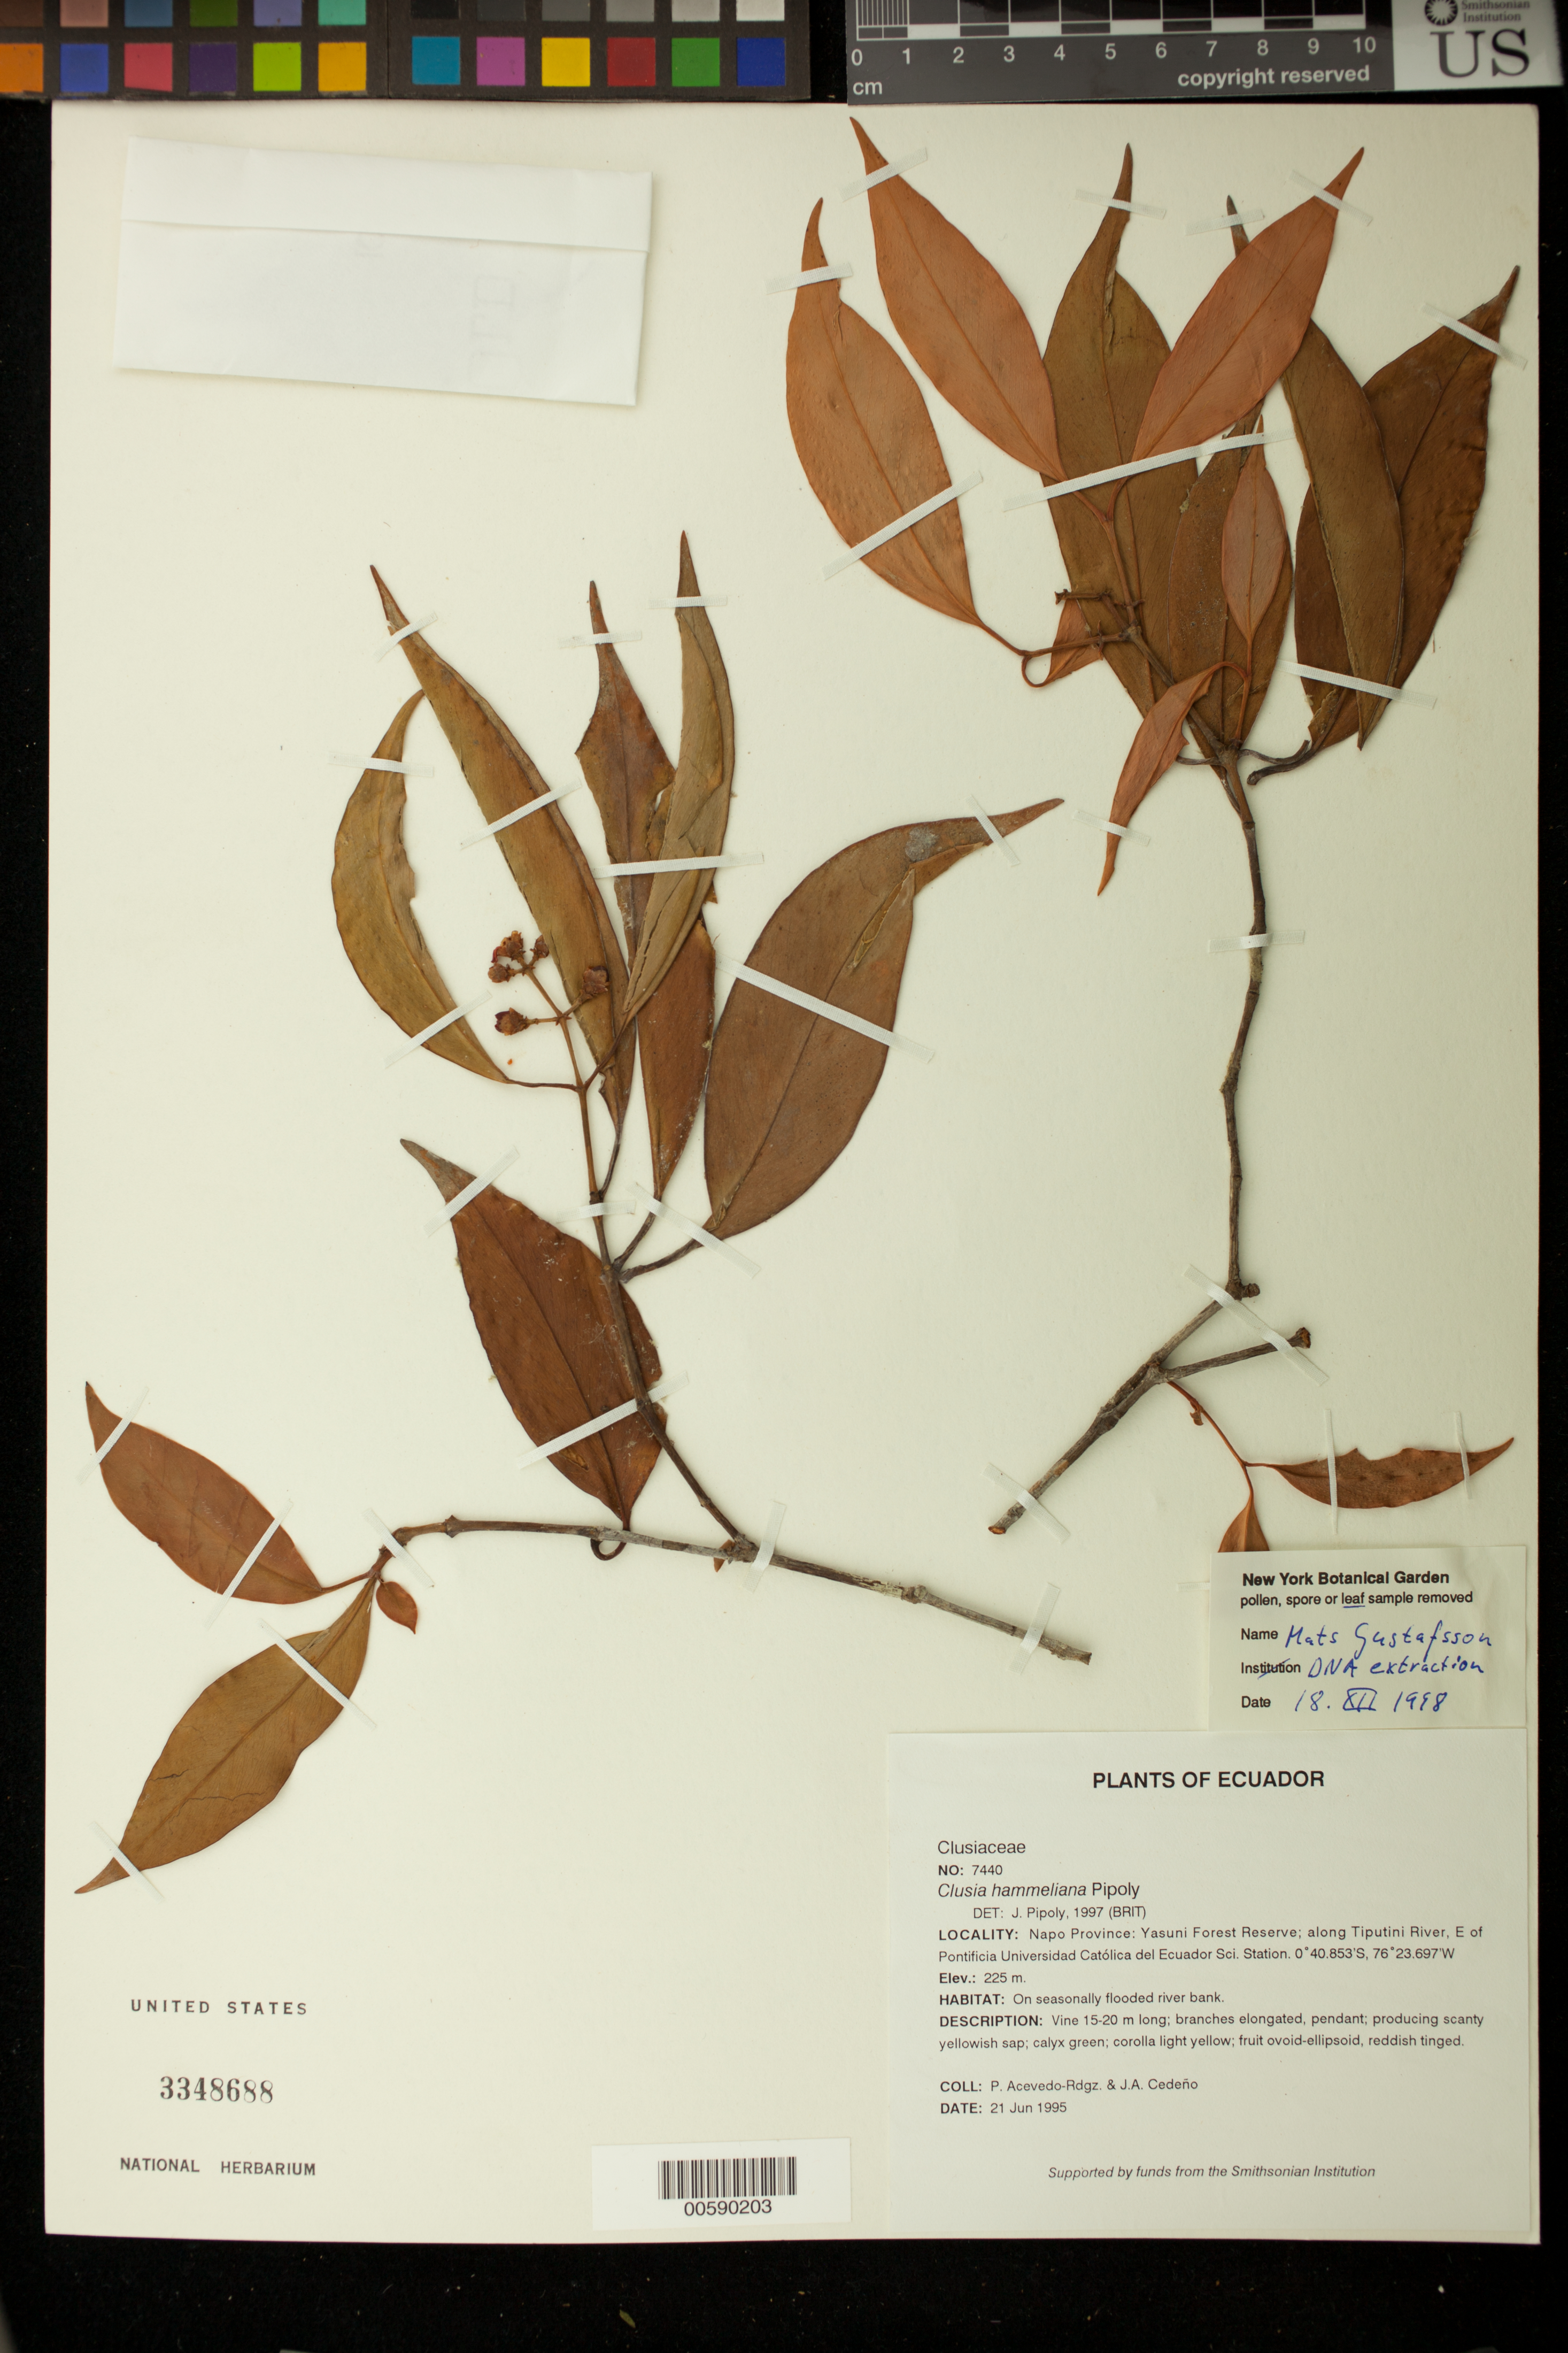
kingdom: Plantae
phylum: Tracheophyta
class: Magnoliopsida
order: Malpighiales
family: Clusiaceae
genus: Clusia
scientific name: Clusia hammeliana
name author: Pipoly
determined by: Pipoly, J. J., III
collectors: P. Acevedo-Rodr. & J. A. Cedeño M.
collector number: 7440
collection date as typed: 21 Jun 1995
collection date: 1995-06-21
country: Ecuador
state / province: Napo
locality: Napo Province: Yasuni Forest Reserve; along Tiputini River, E of Pontificia Universidad Católica del Ecuador Sci. Station.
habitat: On seasonally flooded river bank.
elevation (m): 225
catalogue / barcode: US 3348688